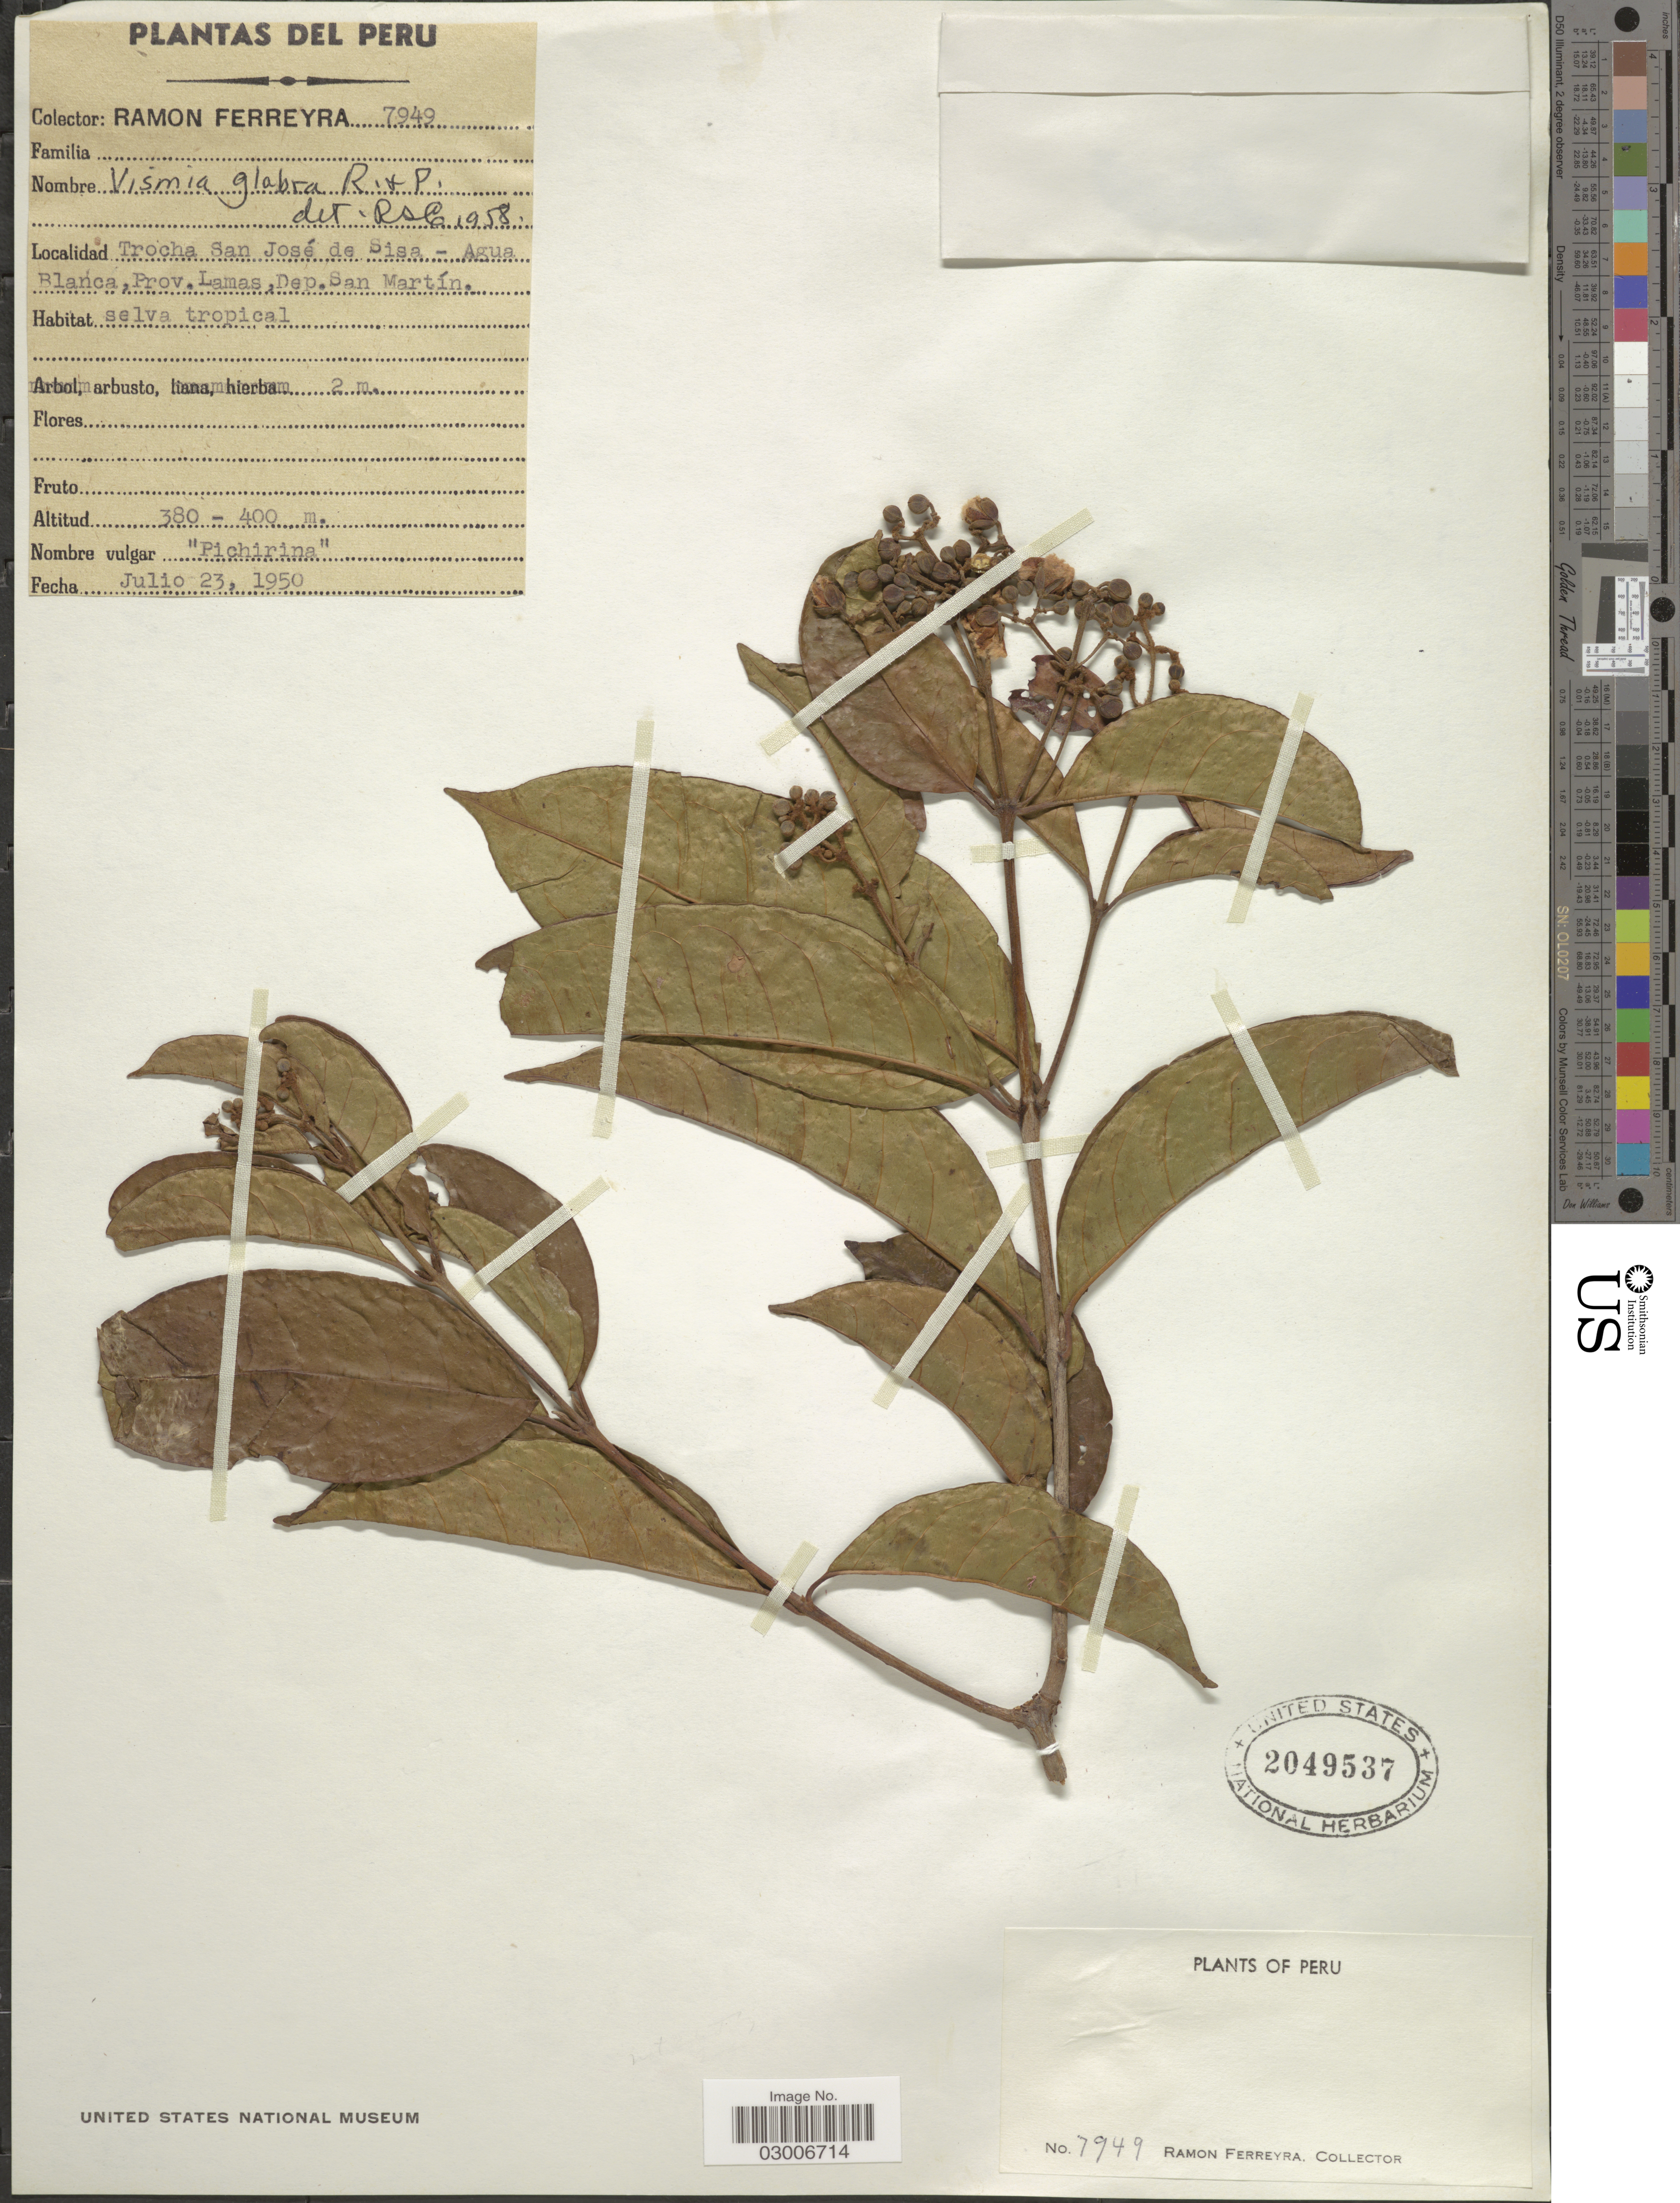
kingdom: Plantae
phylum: Tracheophyta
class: Magnoliopsida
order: Malpighiales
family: Hypericaceae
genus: Vismia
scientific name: Vismia glabra subsp. glabra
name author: Ruiz & Pav.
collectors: R. A. Ferreyra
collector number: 7949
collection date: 1950-07-23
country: Peru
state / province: San Martín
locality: Trocha San José de Sisa - Agua Blanca, Prov. Lamas, Dep. San Martín.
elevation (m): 380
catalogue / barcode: US 2049537